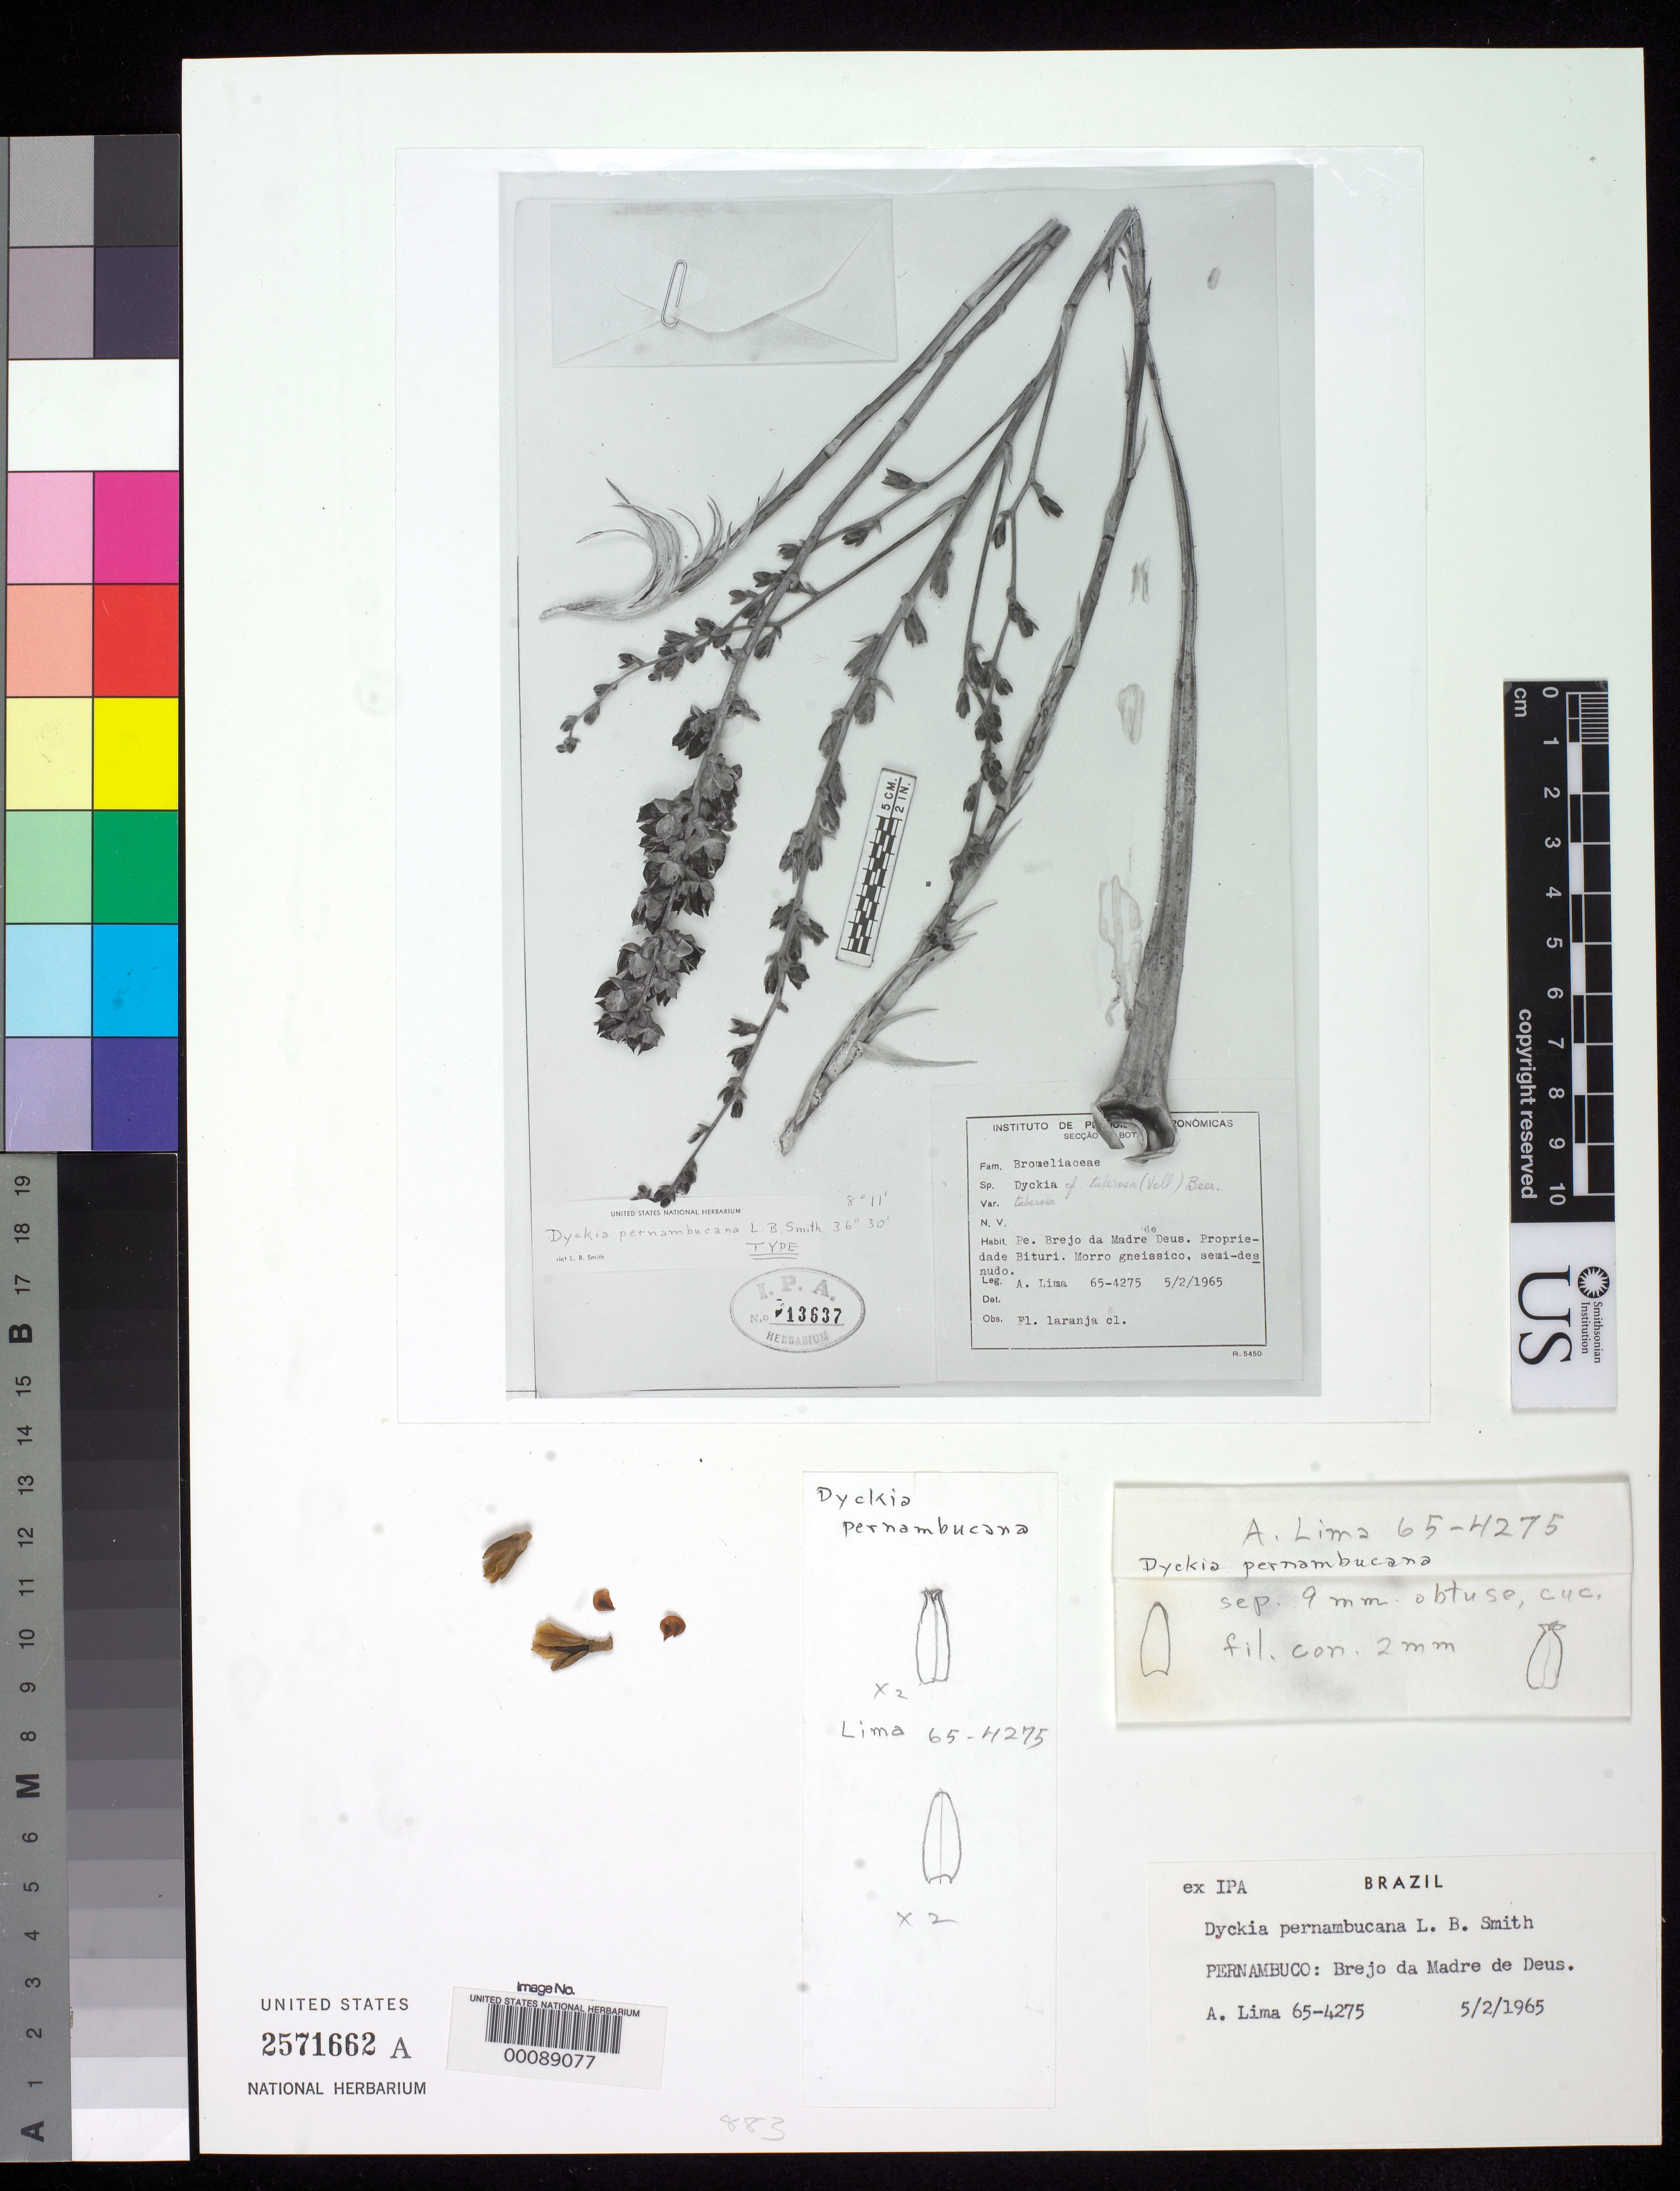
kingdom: Plantae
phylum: Tracheophyta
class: Liliopsida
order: Poales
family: Bromeliaceae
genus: Dyckia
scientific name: Dyckia pernambucana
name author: L.B. Sm.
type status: Isotype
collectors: A. Lima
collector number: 65-4275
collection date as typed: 05 Feb 1965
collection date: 1965-02-05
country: Brazil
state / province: Pernambuco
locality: Brejo da Madre de Deus.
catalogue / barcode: US 2571662A